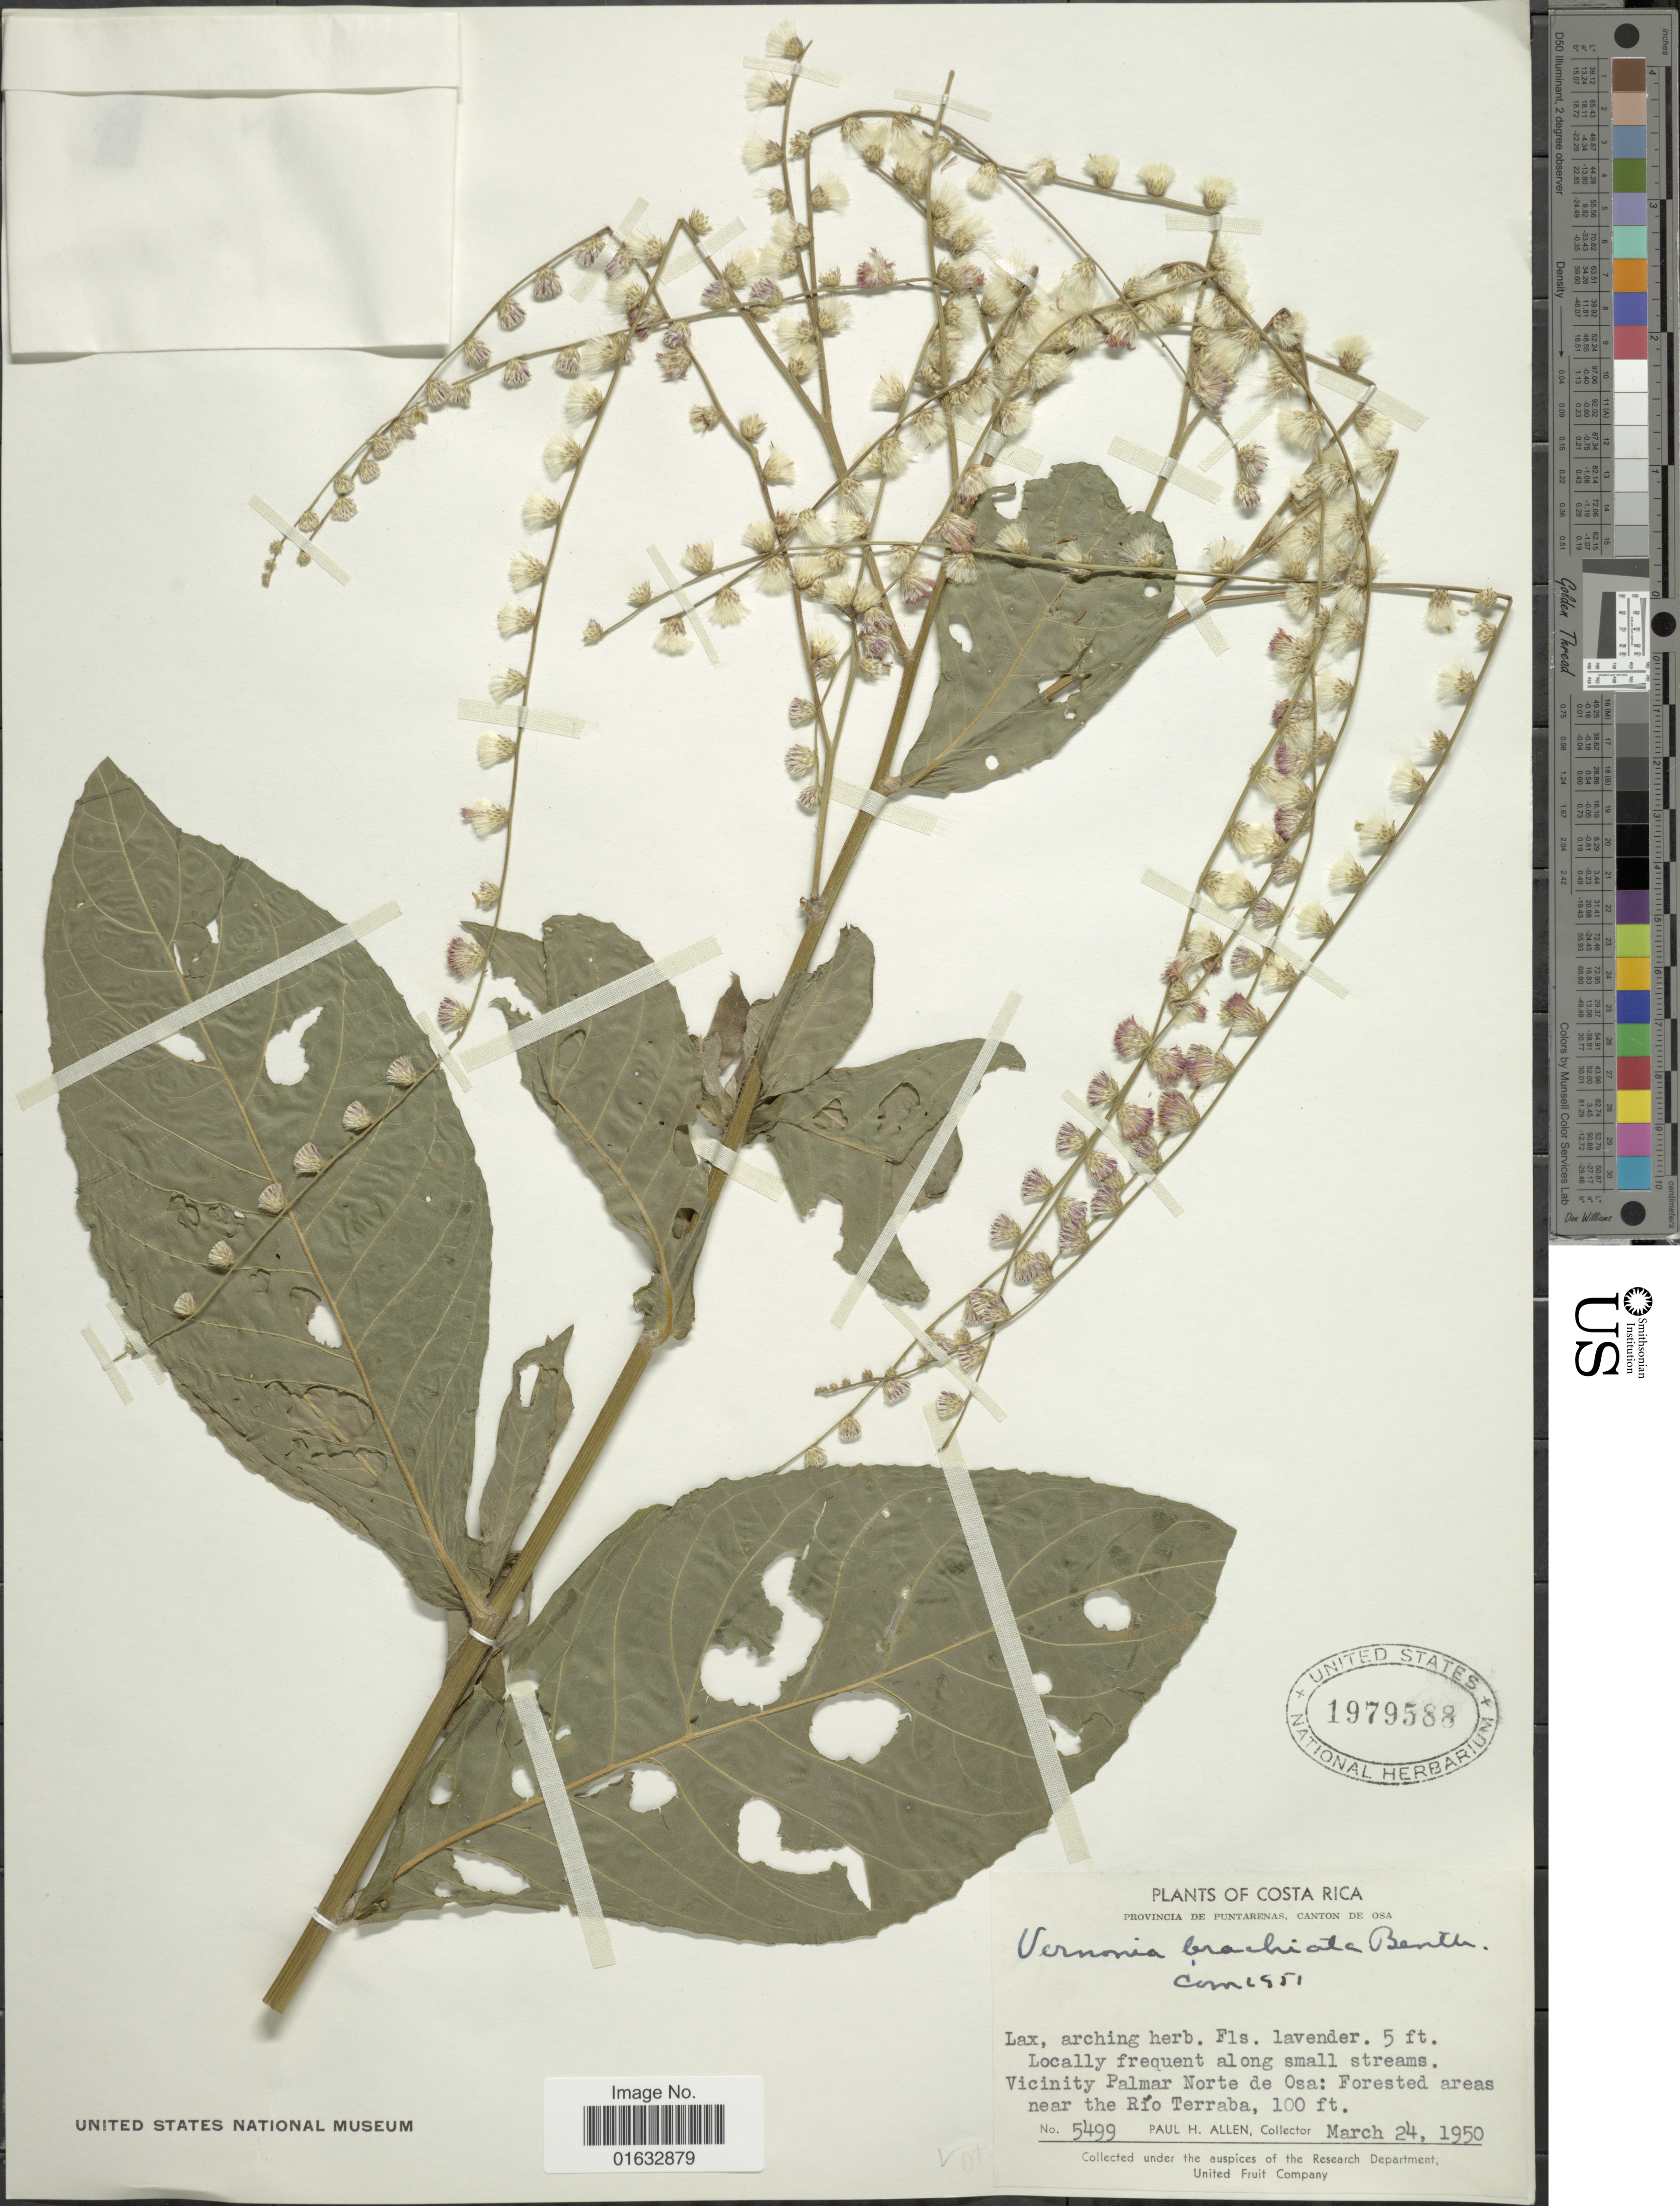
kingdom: Plantae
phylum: Tracheophyta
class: Magnoliopsida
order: Asterales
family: Asteraceae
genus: Eirmocephala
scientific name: Eirmocephala brachiata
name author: (Benth.) H. Rob.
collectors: P. H. Allen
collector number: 5499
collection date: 1950-03-24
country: Costa Rica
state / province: Puntarenas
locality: Provincia de Puntarenas, Canton de Osa. Vicinity Palmar Norte de Osa: Forested areas near the Rio Terraba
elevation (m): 30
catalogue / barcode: US 1979588